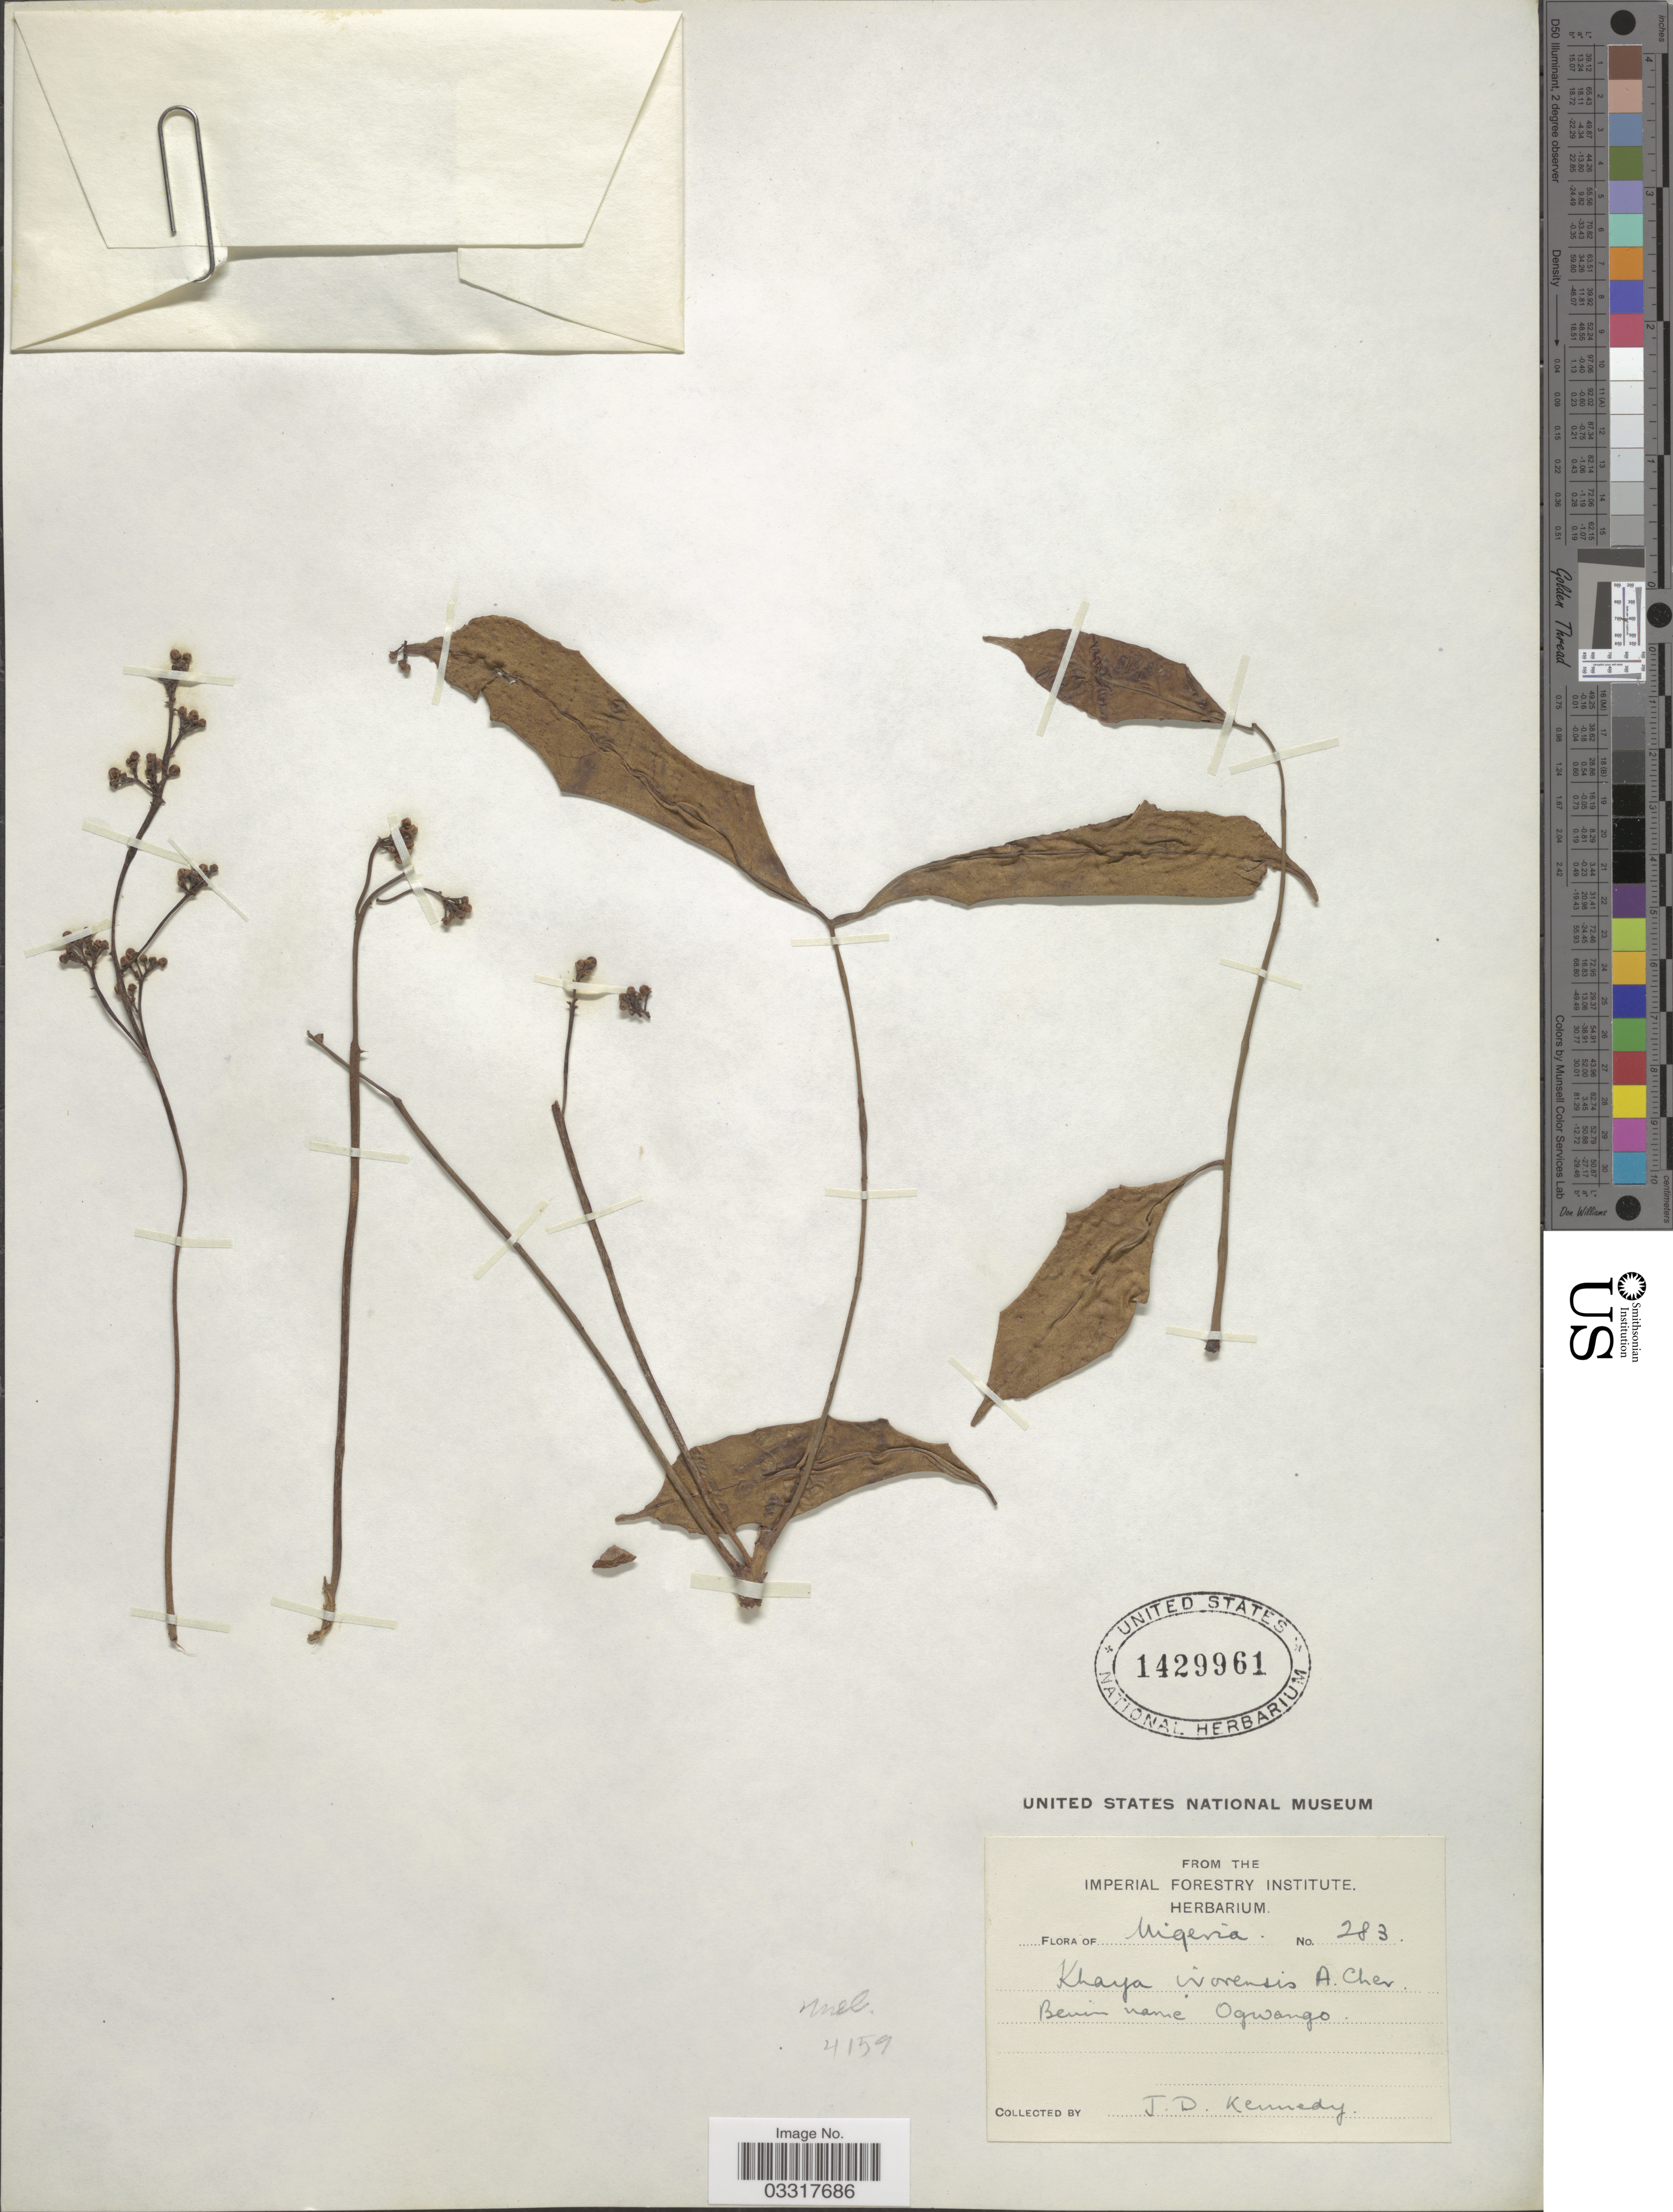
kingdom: Plantae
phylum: Tracheophyta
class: Magnoliopsida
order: Sapindales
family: Meliaceae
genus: Khaya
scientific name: Khaya ivorensis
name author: A. Chev.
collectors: J. D. Kennedy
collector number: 283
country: Nigeria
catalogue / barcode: US 1429961